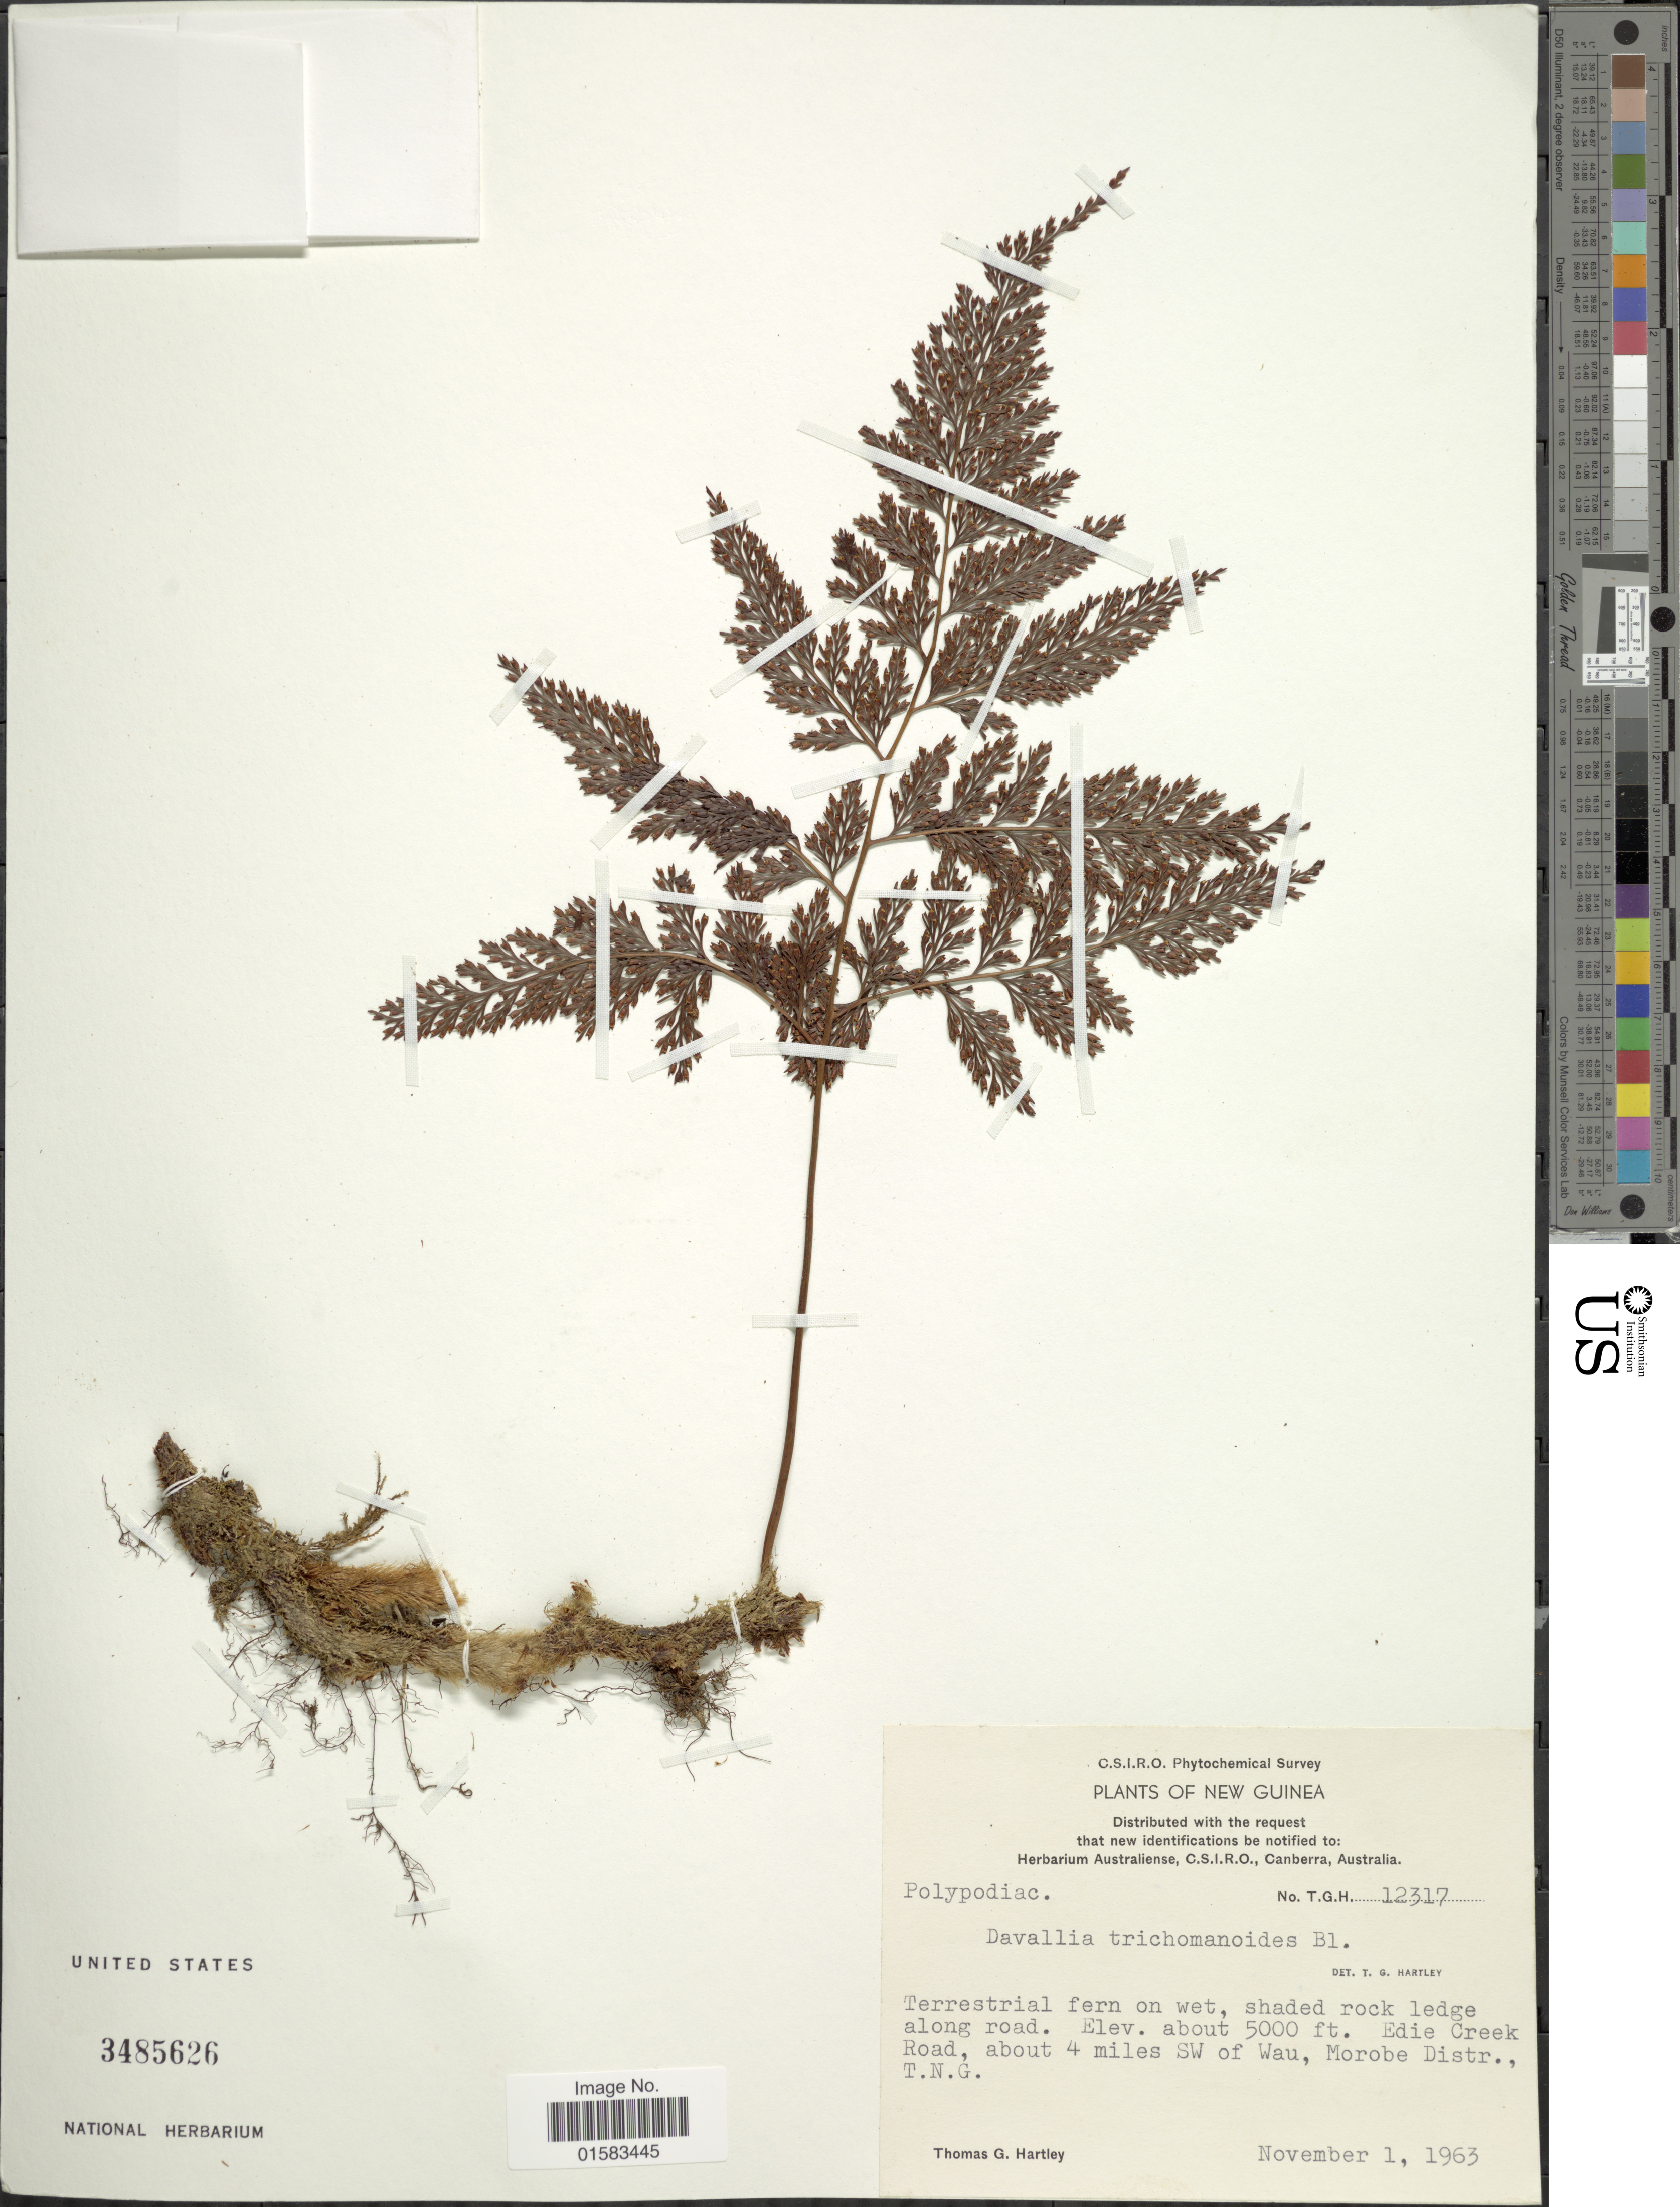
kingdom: Plantae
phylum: Tracheophyta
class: Polypodiopsida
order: Polypodiales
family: Davalliaceae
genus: Davallia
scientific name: Davallia trichomanoides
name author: Blume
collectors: T. G. Hartley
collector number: T.G.H. 12317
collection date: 1963-11-01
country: Papua New Guinea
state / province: Morobe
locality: New Guinea, Edie Creek Road, about 4 miles SW of Wau, T.N.G.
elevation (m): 1524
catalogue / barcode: US 3485626